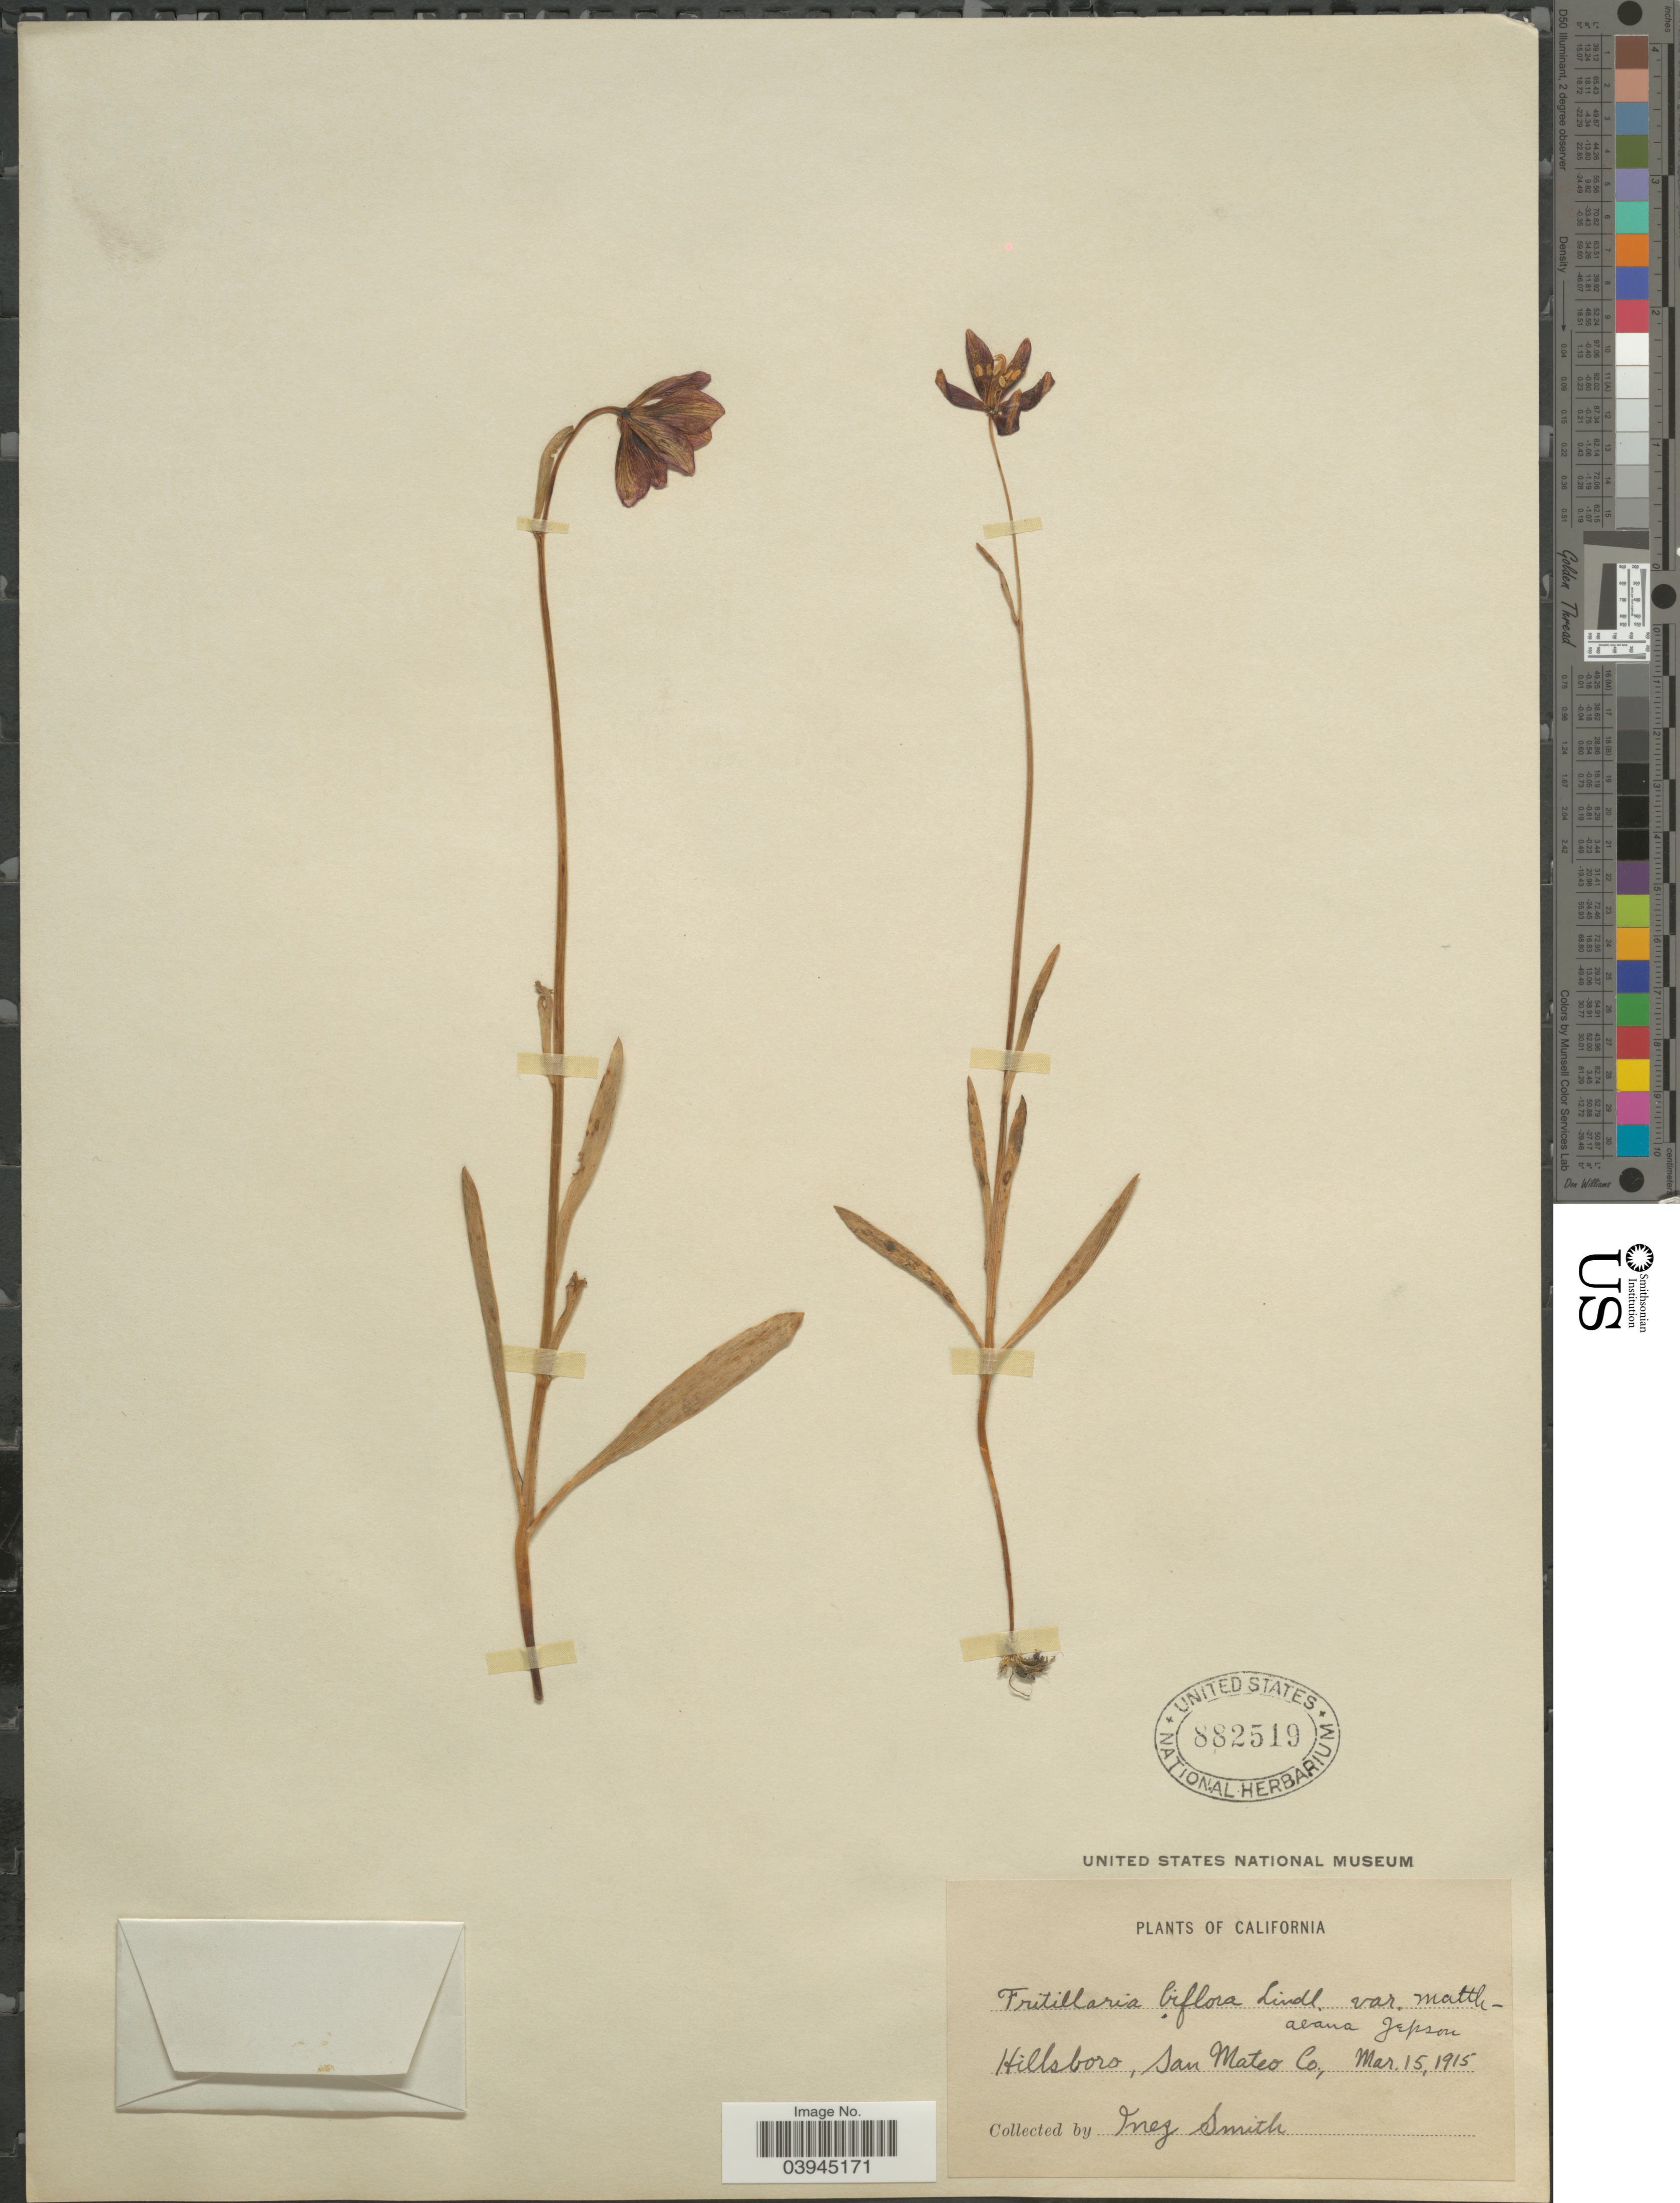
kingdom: Plantae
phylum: Tracheophyta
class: Liliopsida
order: Liliales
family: Liliaceae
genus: Fritillaria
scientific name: Fritillaria biflora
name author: Lindl.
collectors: I. Smith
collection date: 1915-03-15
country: United States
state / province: California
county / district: San Mateo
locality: Hillsboro, San mateo Co.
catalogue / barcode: US 882519